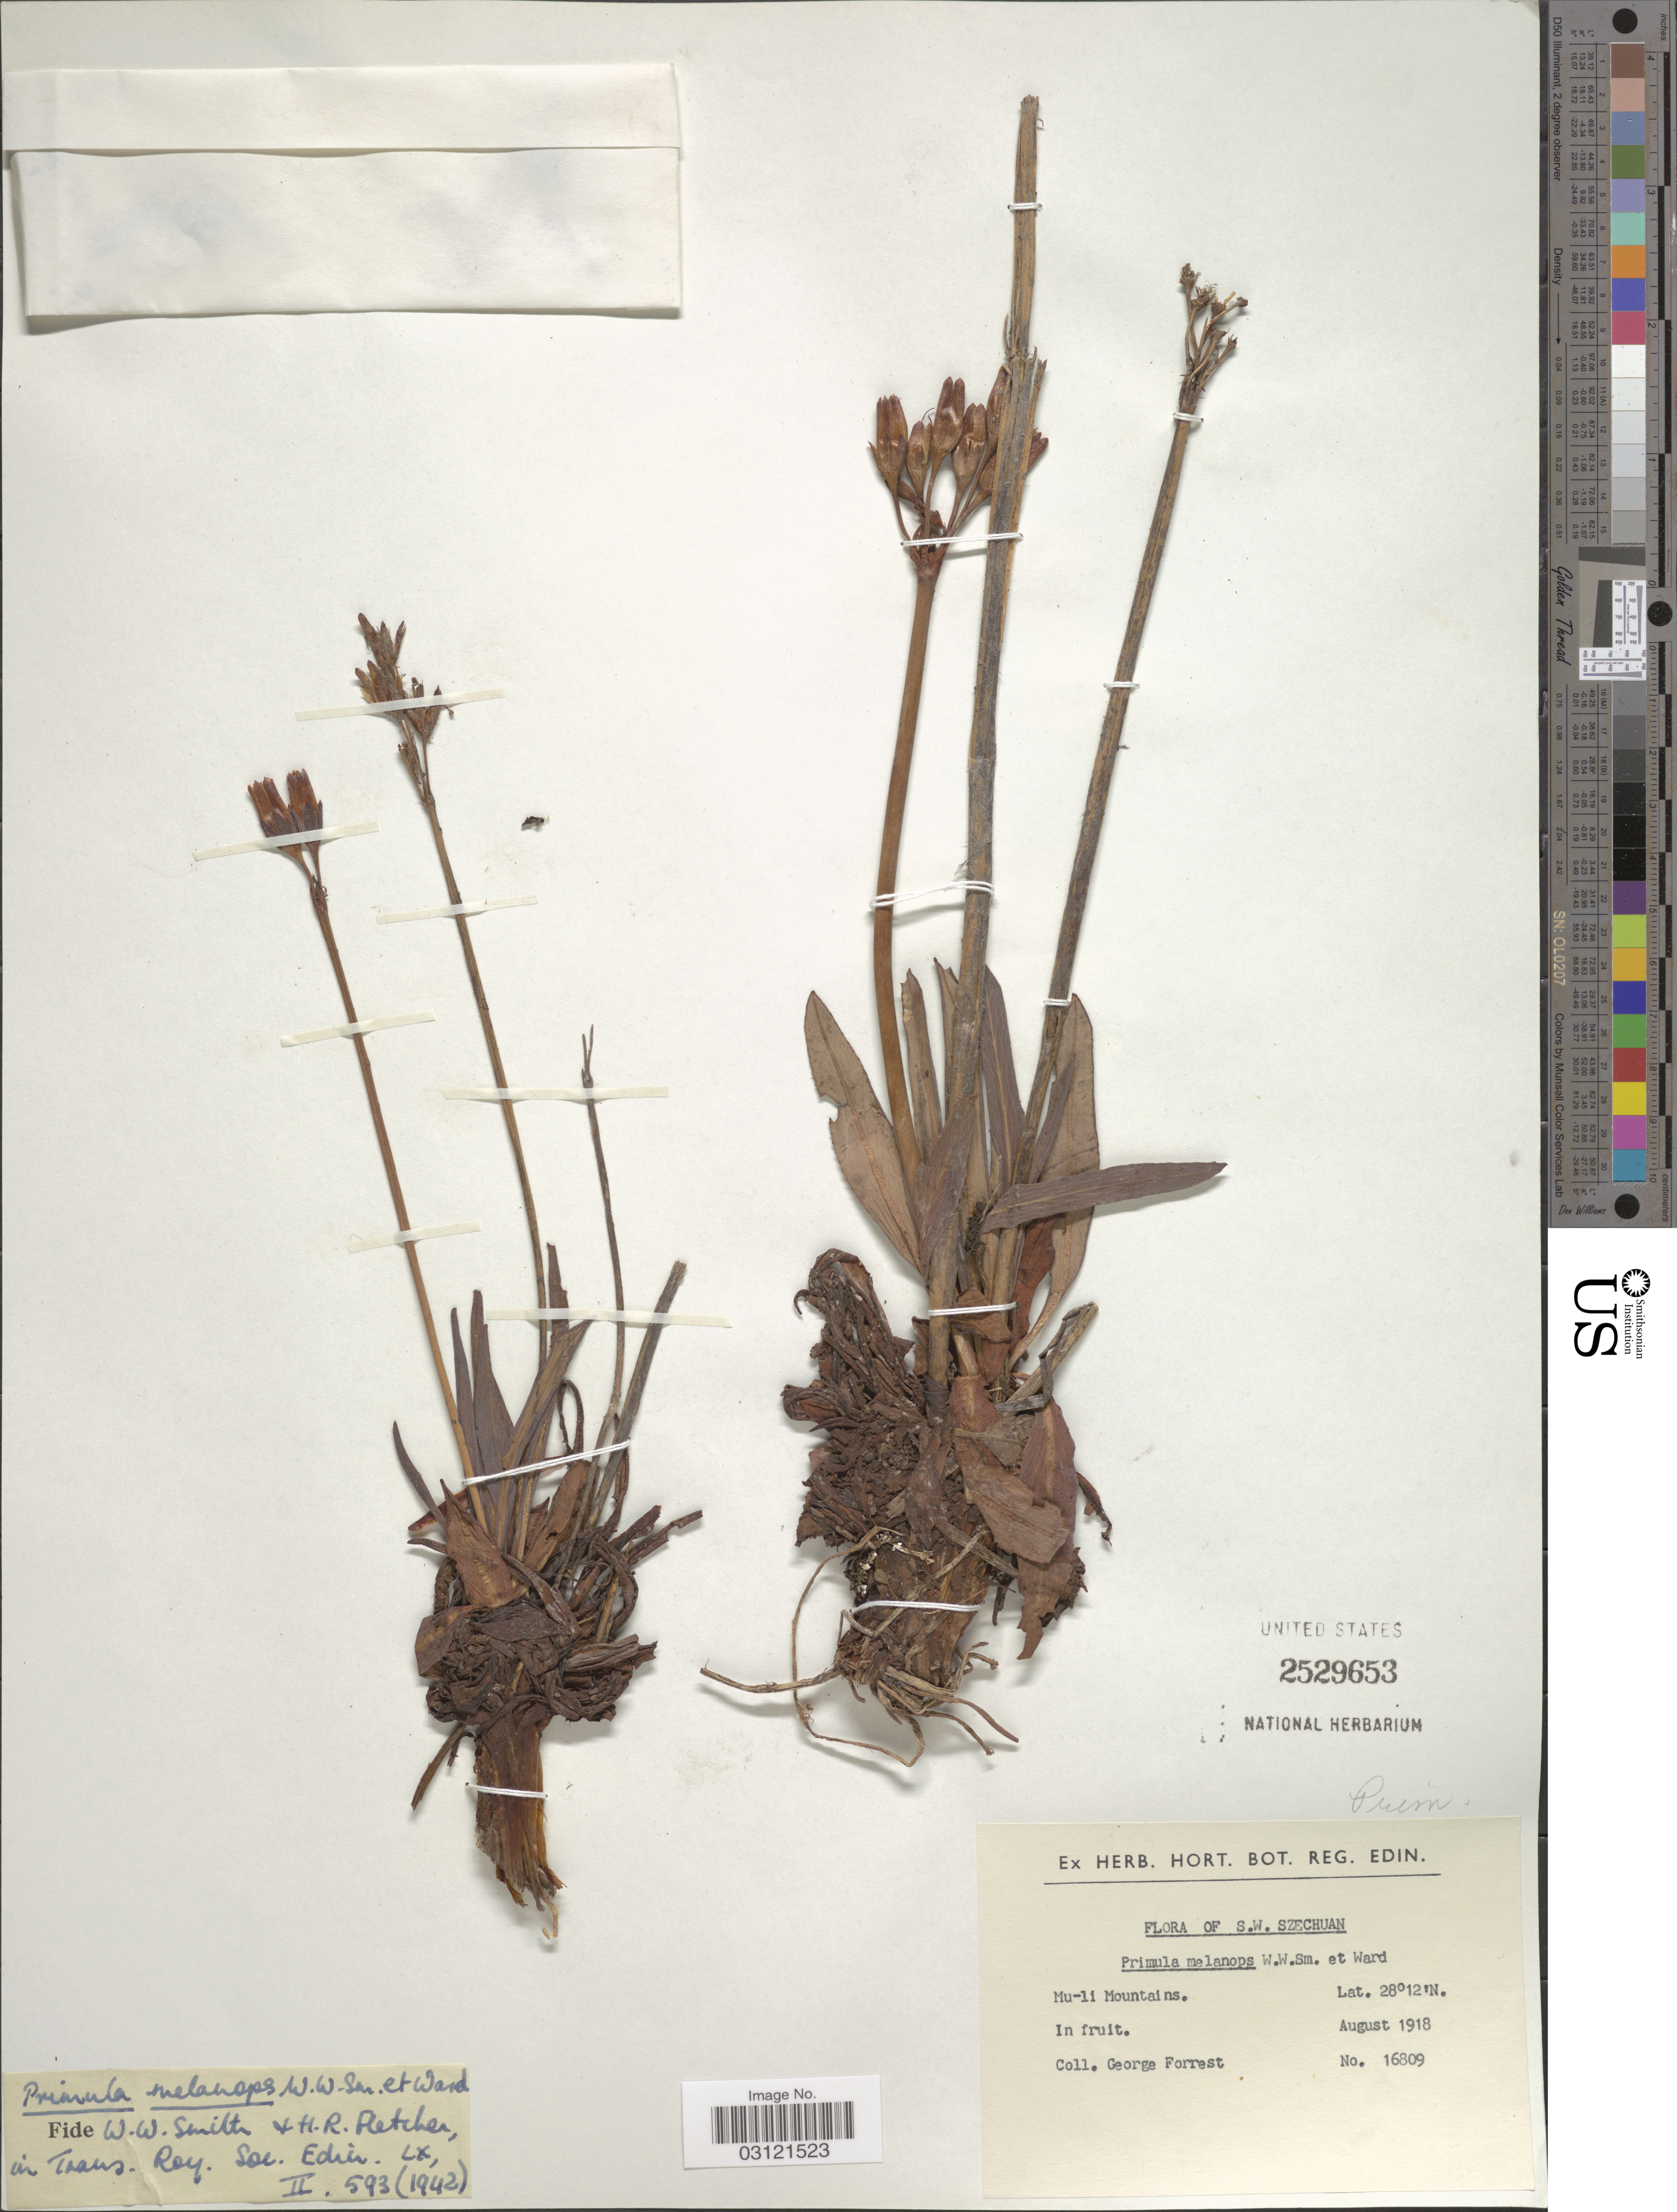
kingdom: Plantae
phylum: Tracheophyta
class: Magnoliopsida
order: Ericales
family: Primulaceae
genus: Primula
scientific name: Primula melanops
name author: W.W. Sm. & Kingdon-Ward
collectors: G. Forrest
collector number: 16809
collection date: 1918-08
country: China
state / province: Sichuan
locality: S.W. Szechuan. Mu-li Mountains.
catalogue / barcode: US 2529653